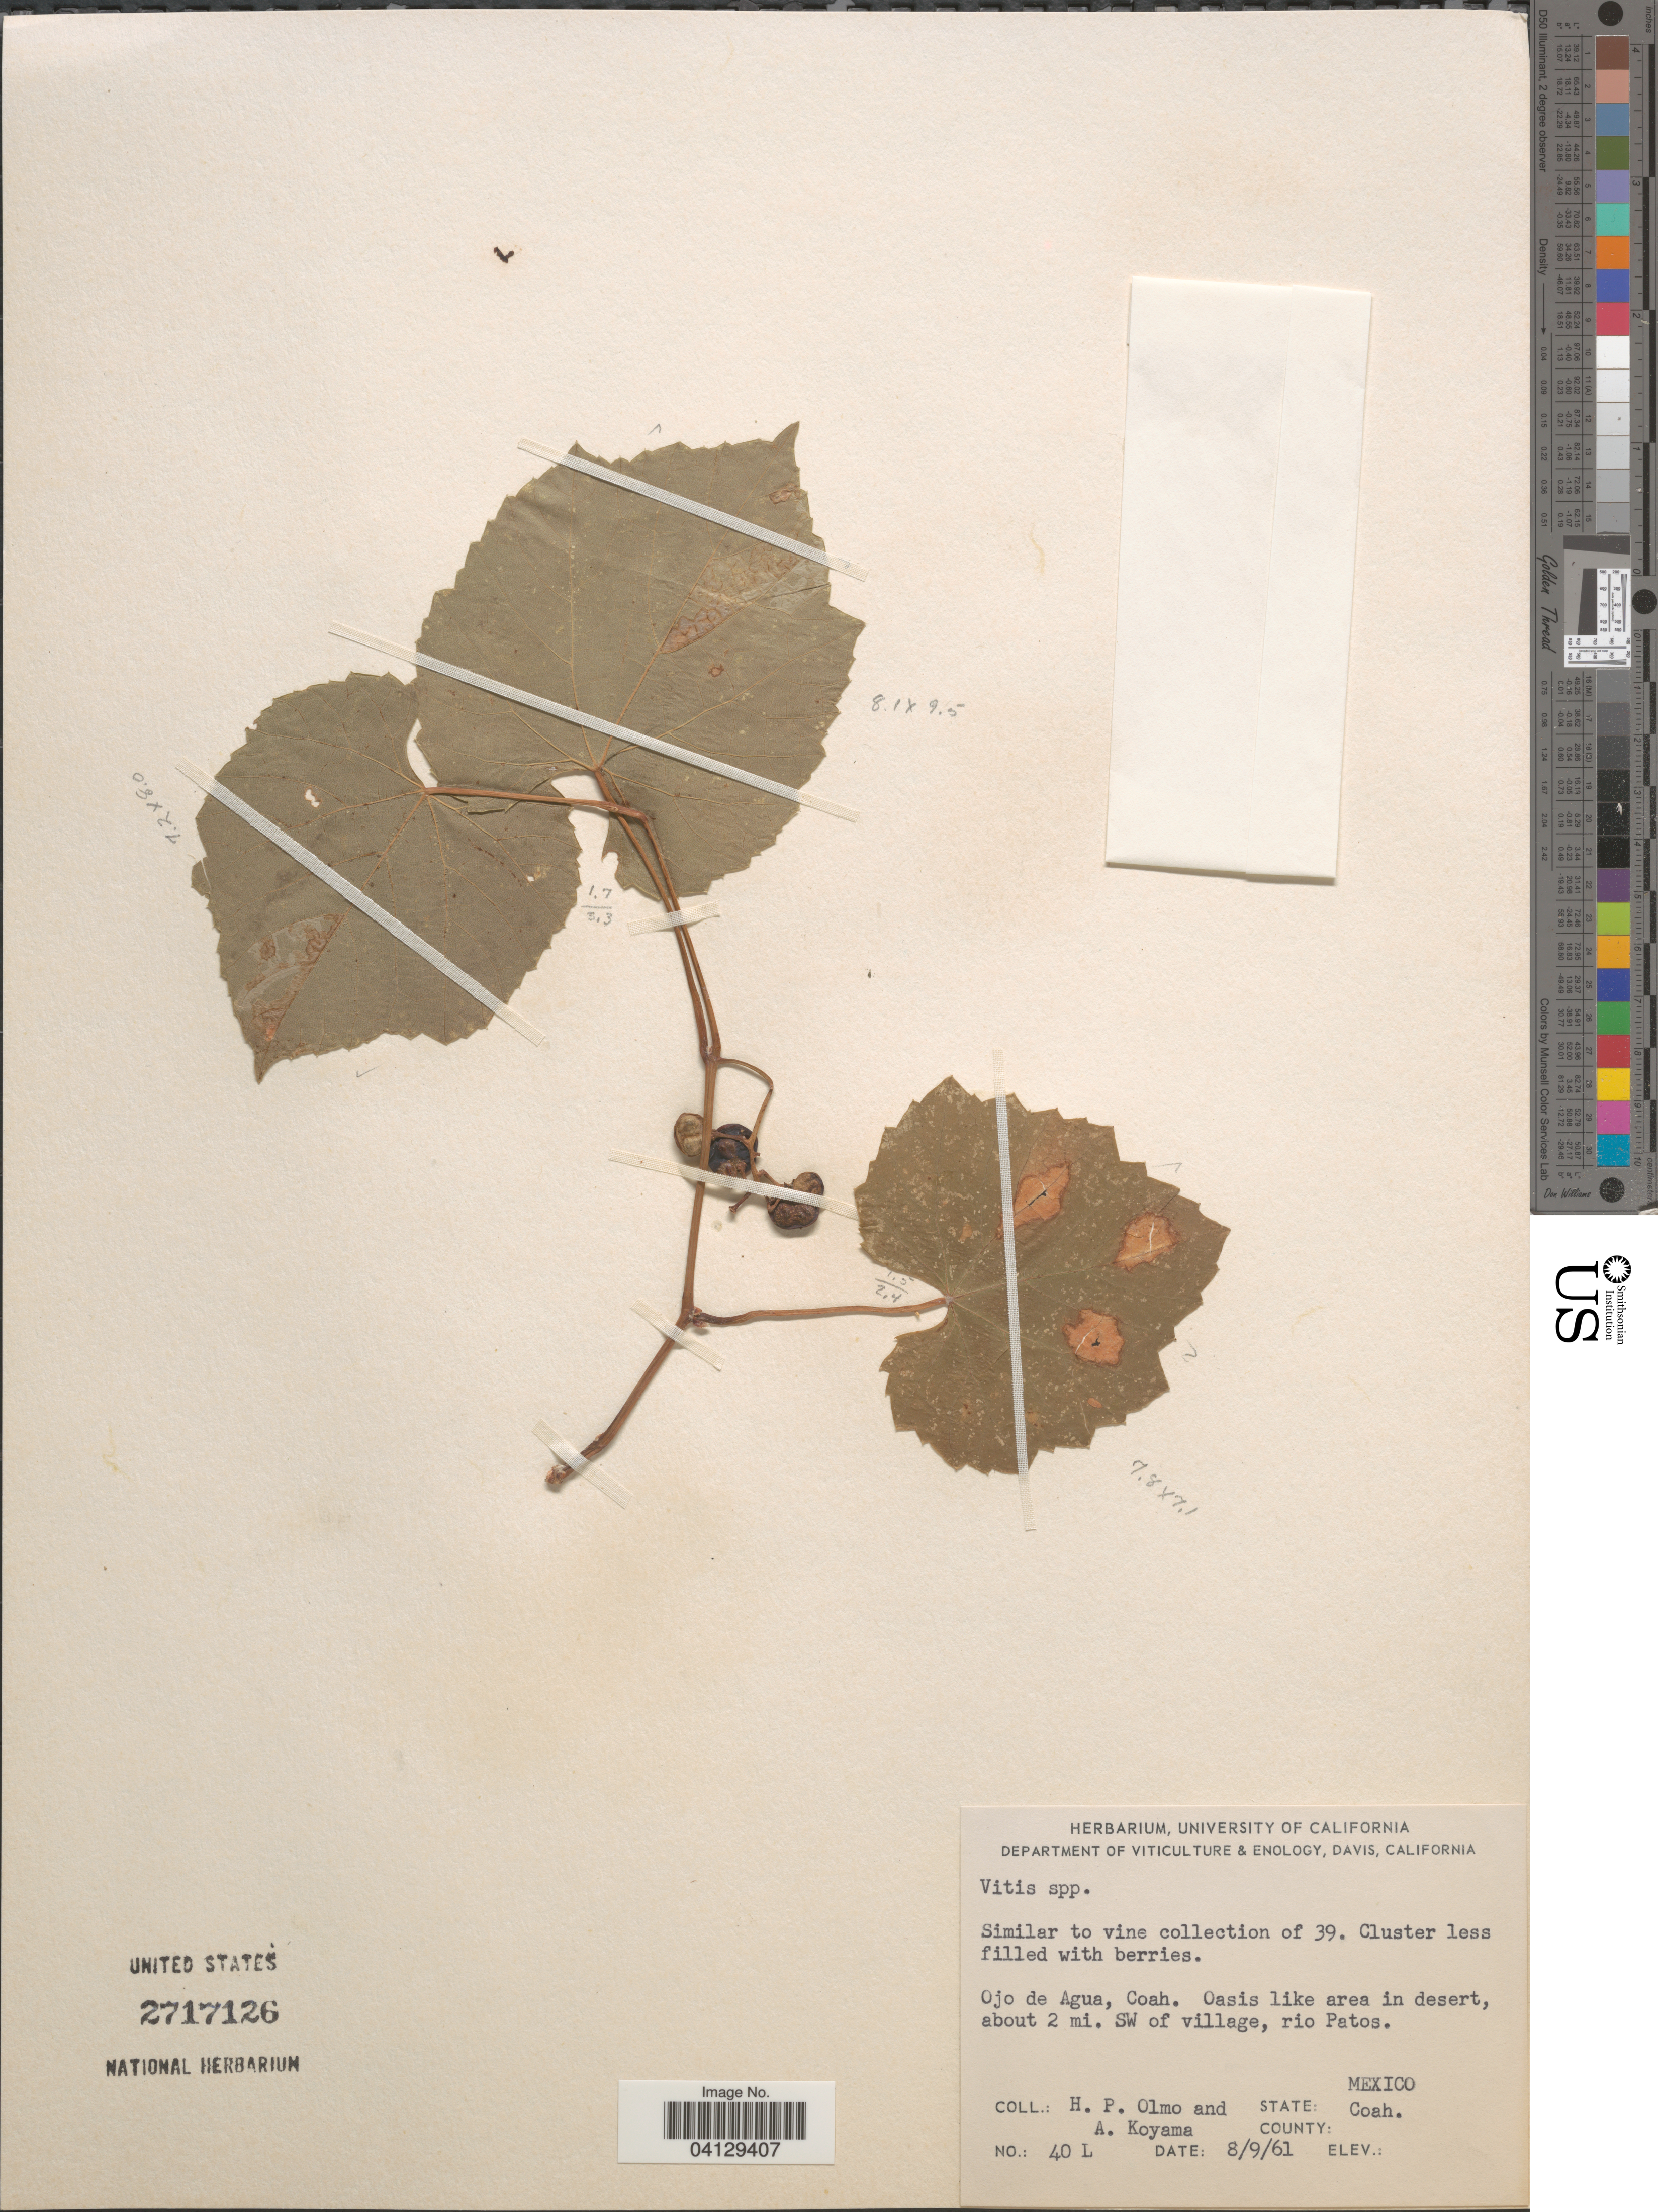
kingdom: Plantae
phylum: Tracheophyta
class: Magnoliopsida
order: Vitales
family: Vitaceae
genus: Vitis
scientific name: Vitis sp.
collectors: H. Olmo & A. Koyama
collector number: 40L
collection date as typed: Transcribed d/m/y: 9/8/61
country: Mexico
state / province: Coahuila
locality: Ojo de Agua. Oasis like area in desert, about 2 mi. SW of village, rio Patos.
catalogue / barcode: US 2717126